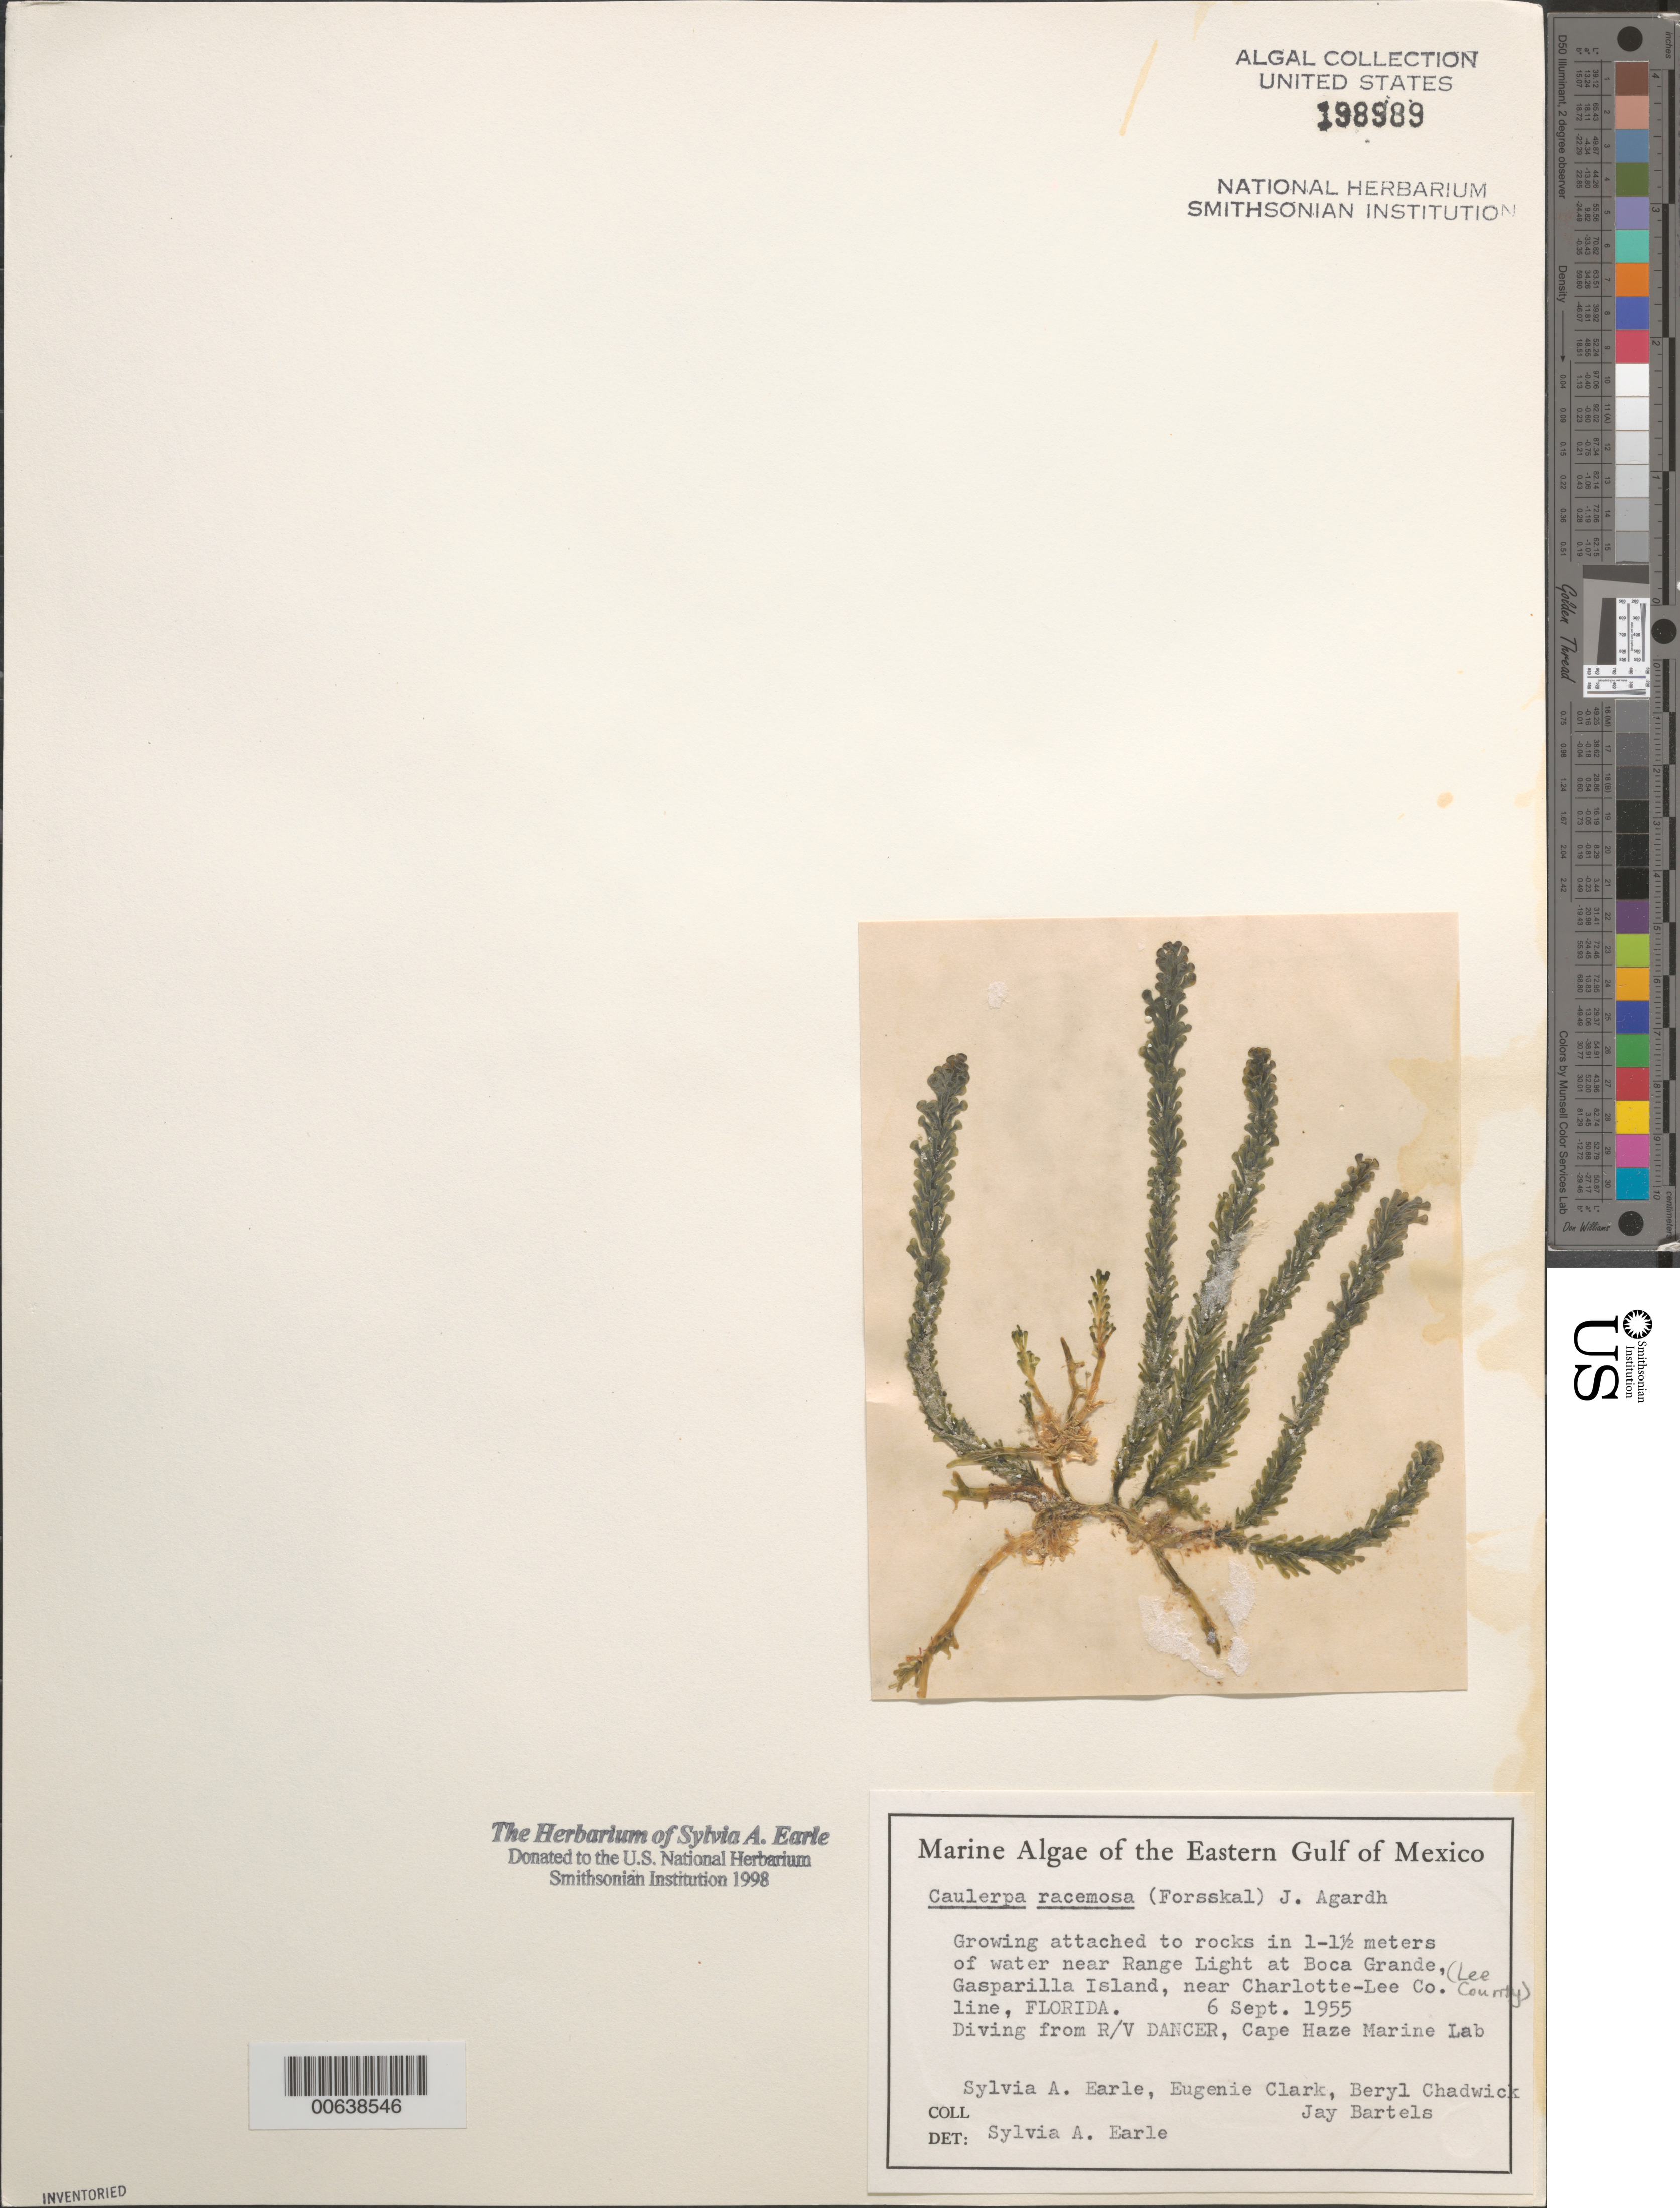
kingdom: Plantae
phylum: Chlorophyta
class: Ulvophyceae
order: Bryopsidales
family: Caulerpaceae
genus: Caulerpa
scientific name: Caulerpa racemosa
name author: (Forssk.) J. Agardh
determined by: Earle, S. A.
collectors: S. A. Earle, E. Clark, B. Chadwick & J. Bartels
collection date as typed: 06 Sep 1955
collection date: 1955-09-06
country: United States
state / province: Florida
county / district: Lee County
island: Gasparilla Island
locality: Boca Grande, near range light, near Charlotte County - Lee County line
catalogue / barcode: US 198989